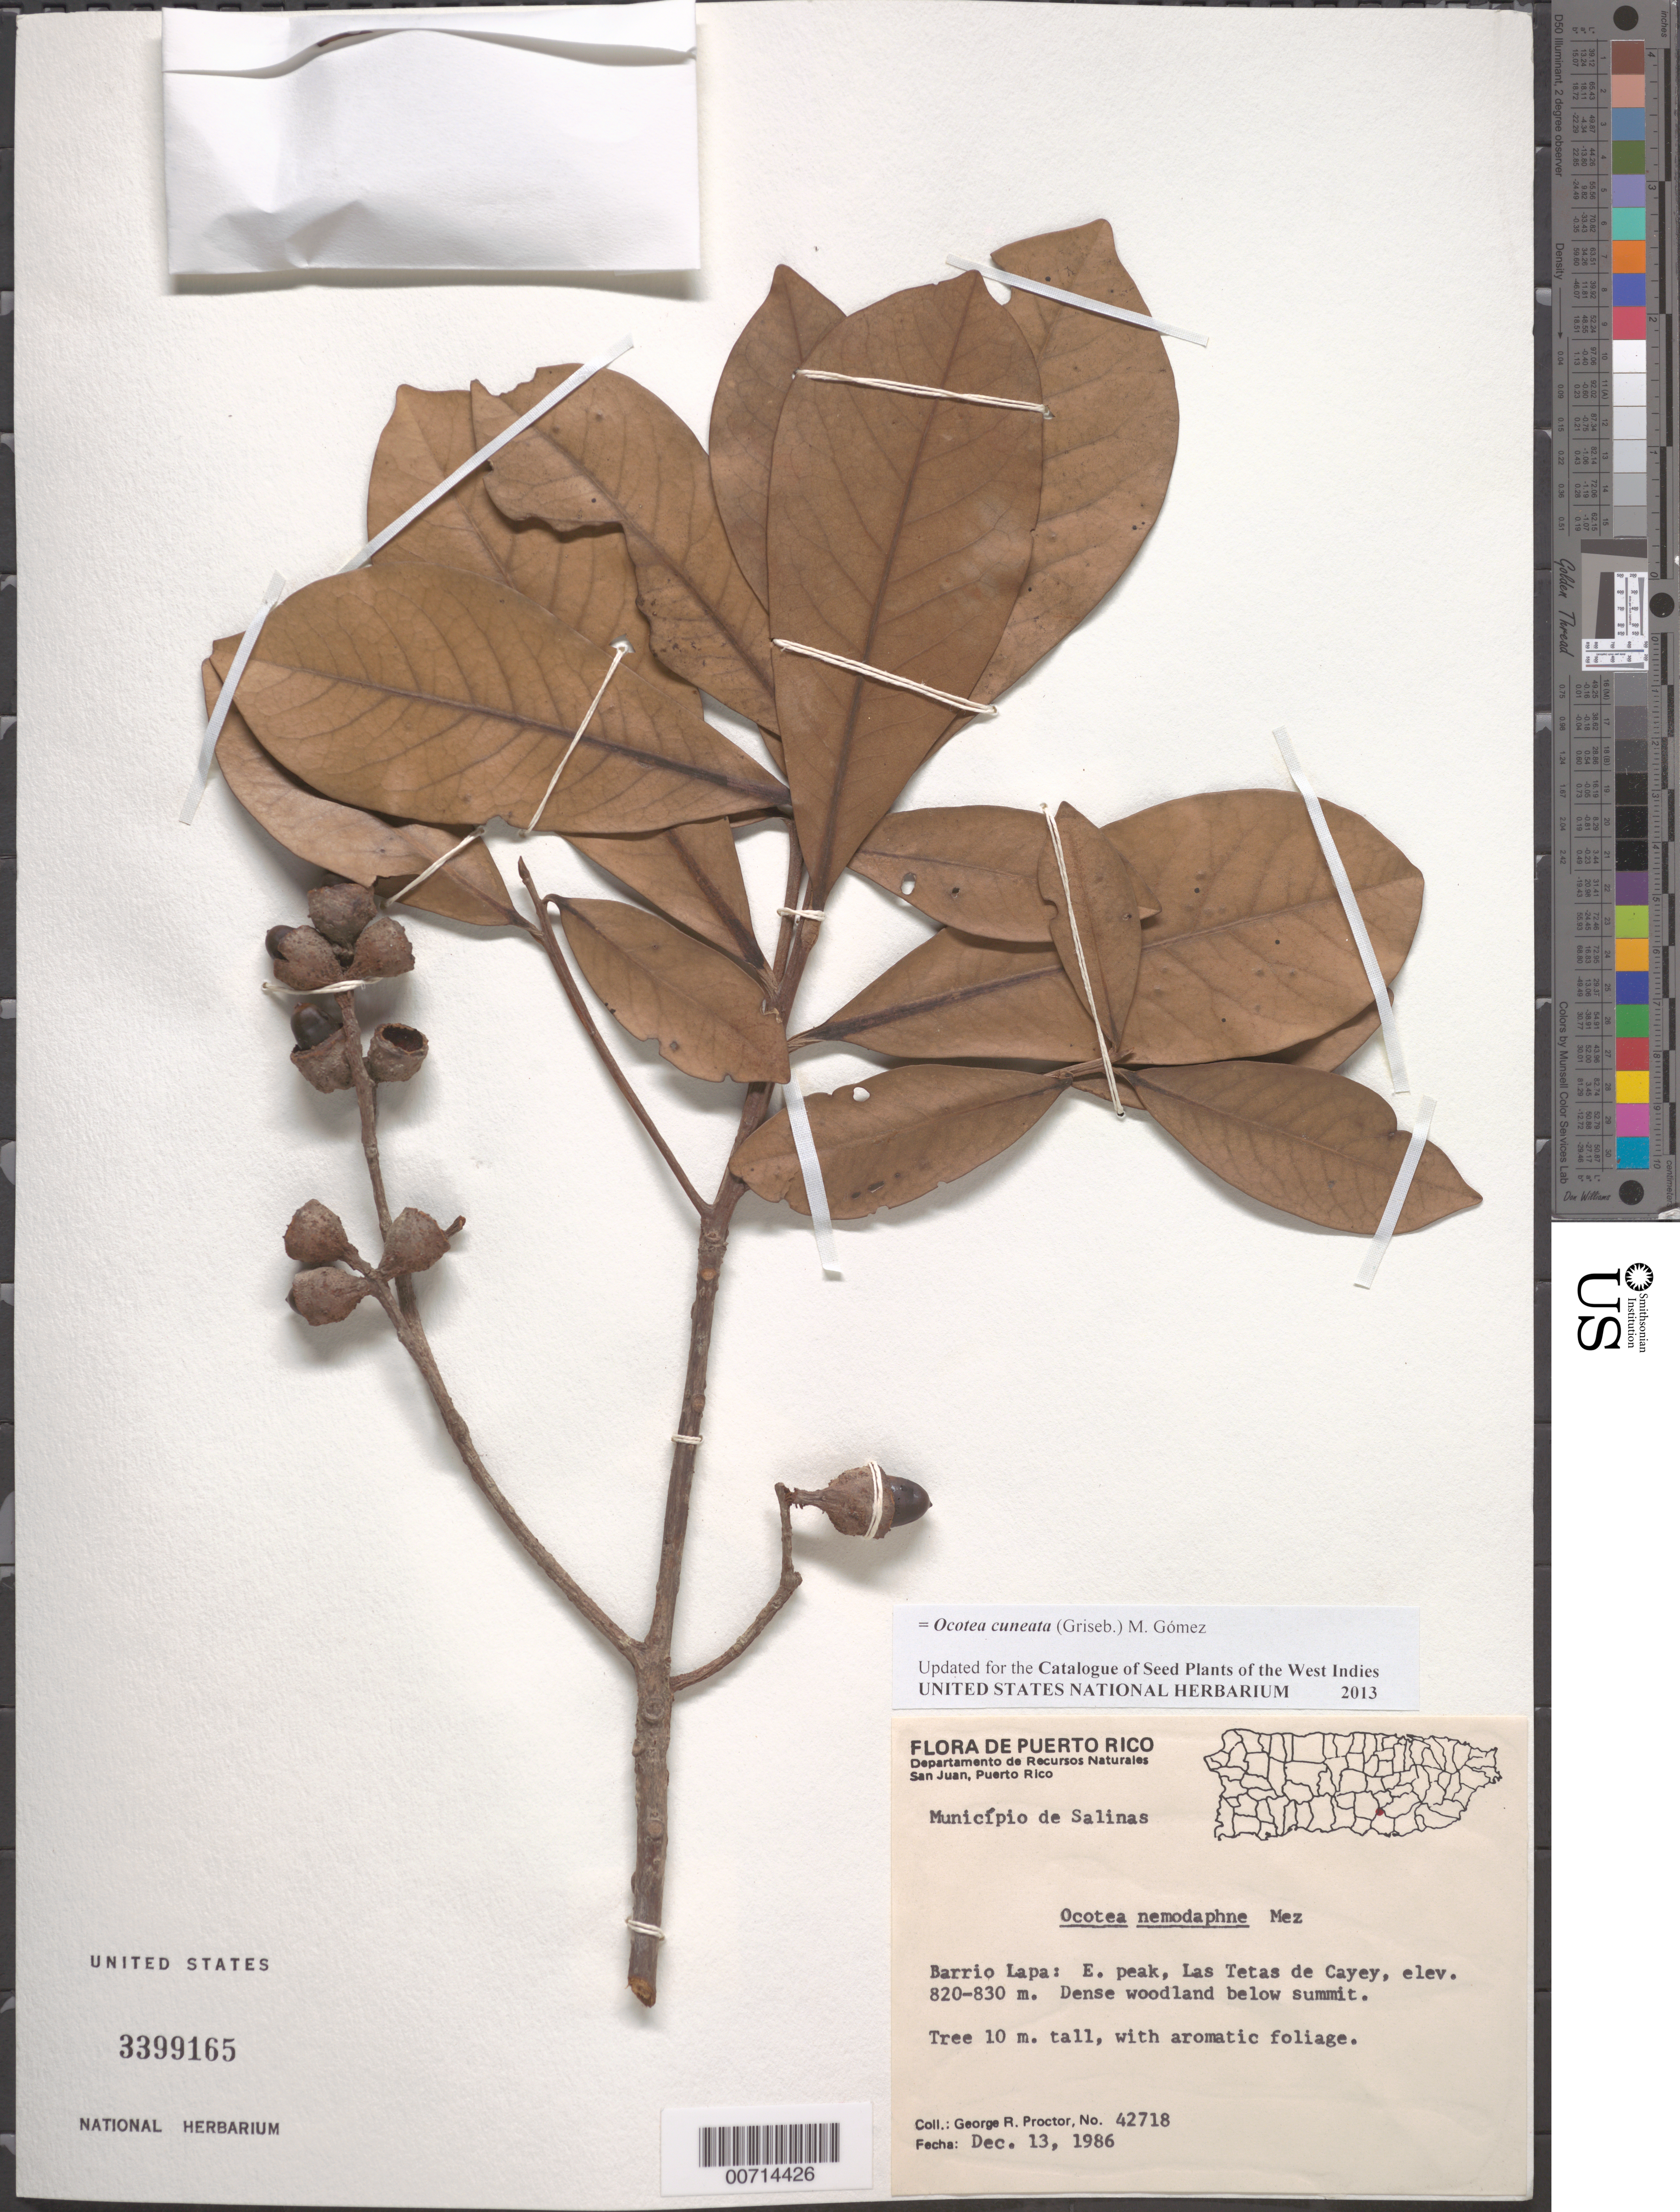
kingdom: Plantae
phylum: Tracheophyta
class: Magnoliopsida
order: Laurales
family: Lauraceae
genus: Ocotea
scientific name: Ocotea cuneata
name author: (Griseb.) M. Gómez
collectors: G. R. Proctor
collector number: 42718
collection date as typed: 13 Dec 1986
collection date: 1986-12-13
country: Puerto Rico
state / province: Salinas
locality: Mun. Salinas: Barrio Lapa: E peak, Las Tetas de Cayey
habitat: Dense woodland below summit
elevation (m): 820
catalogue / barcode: US 3399165